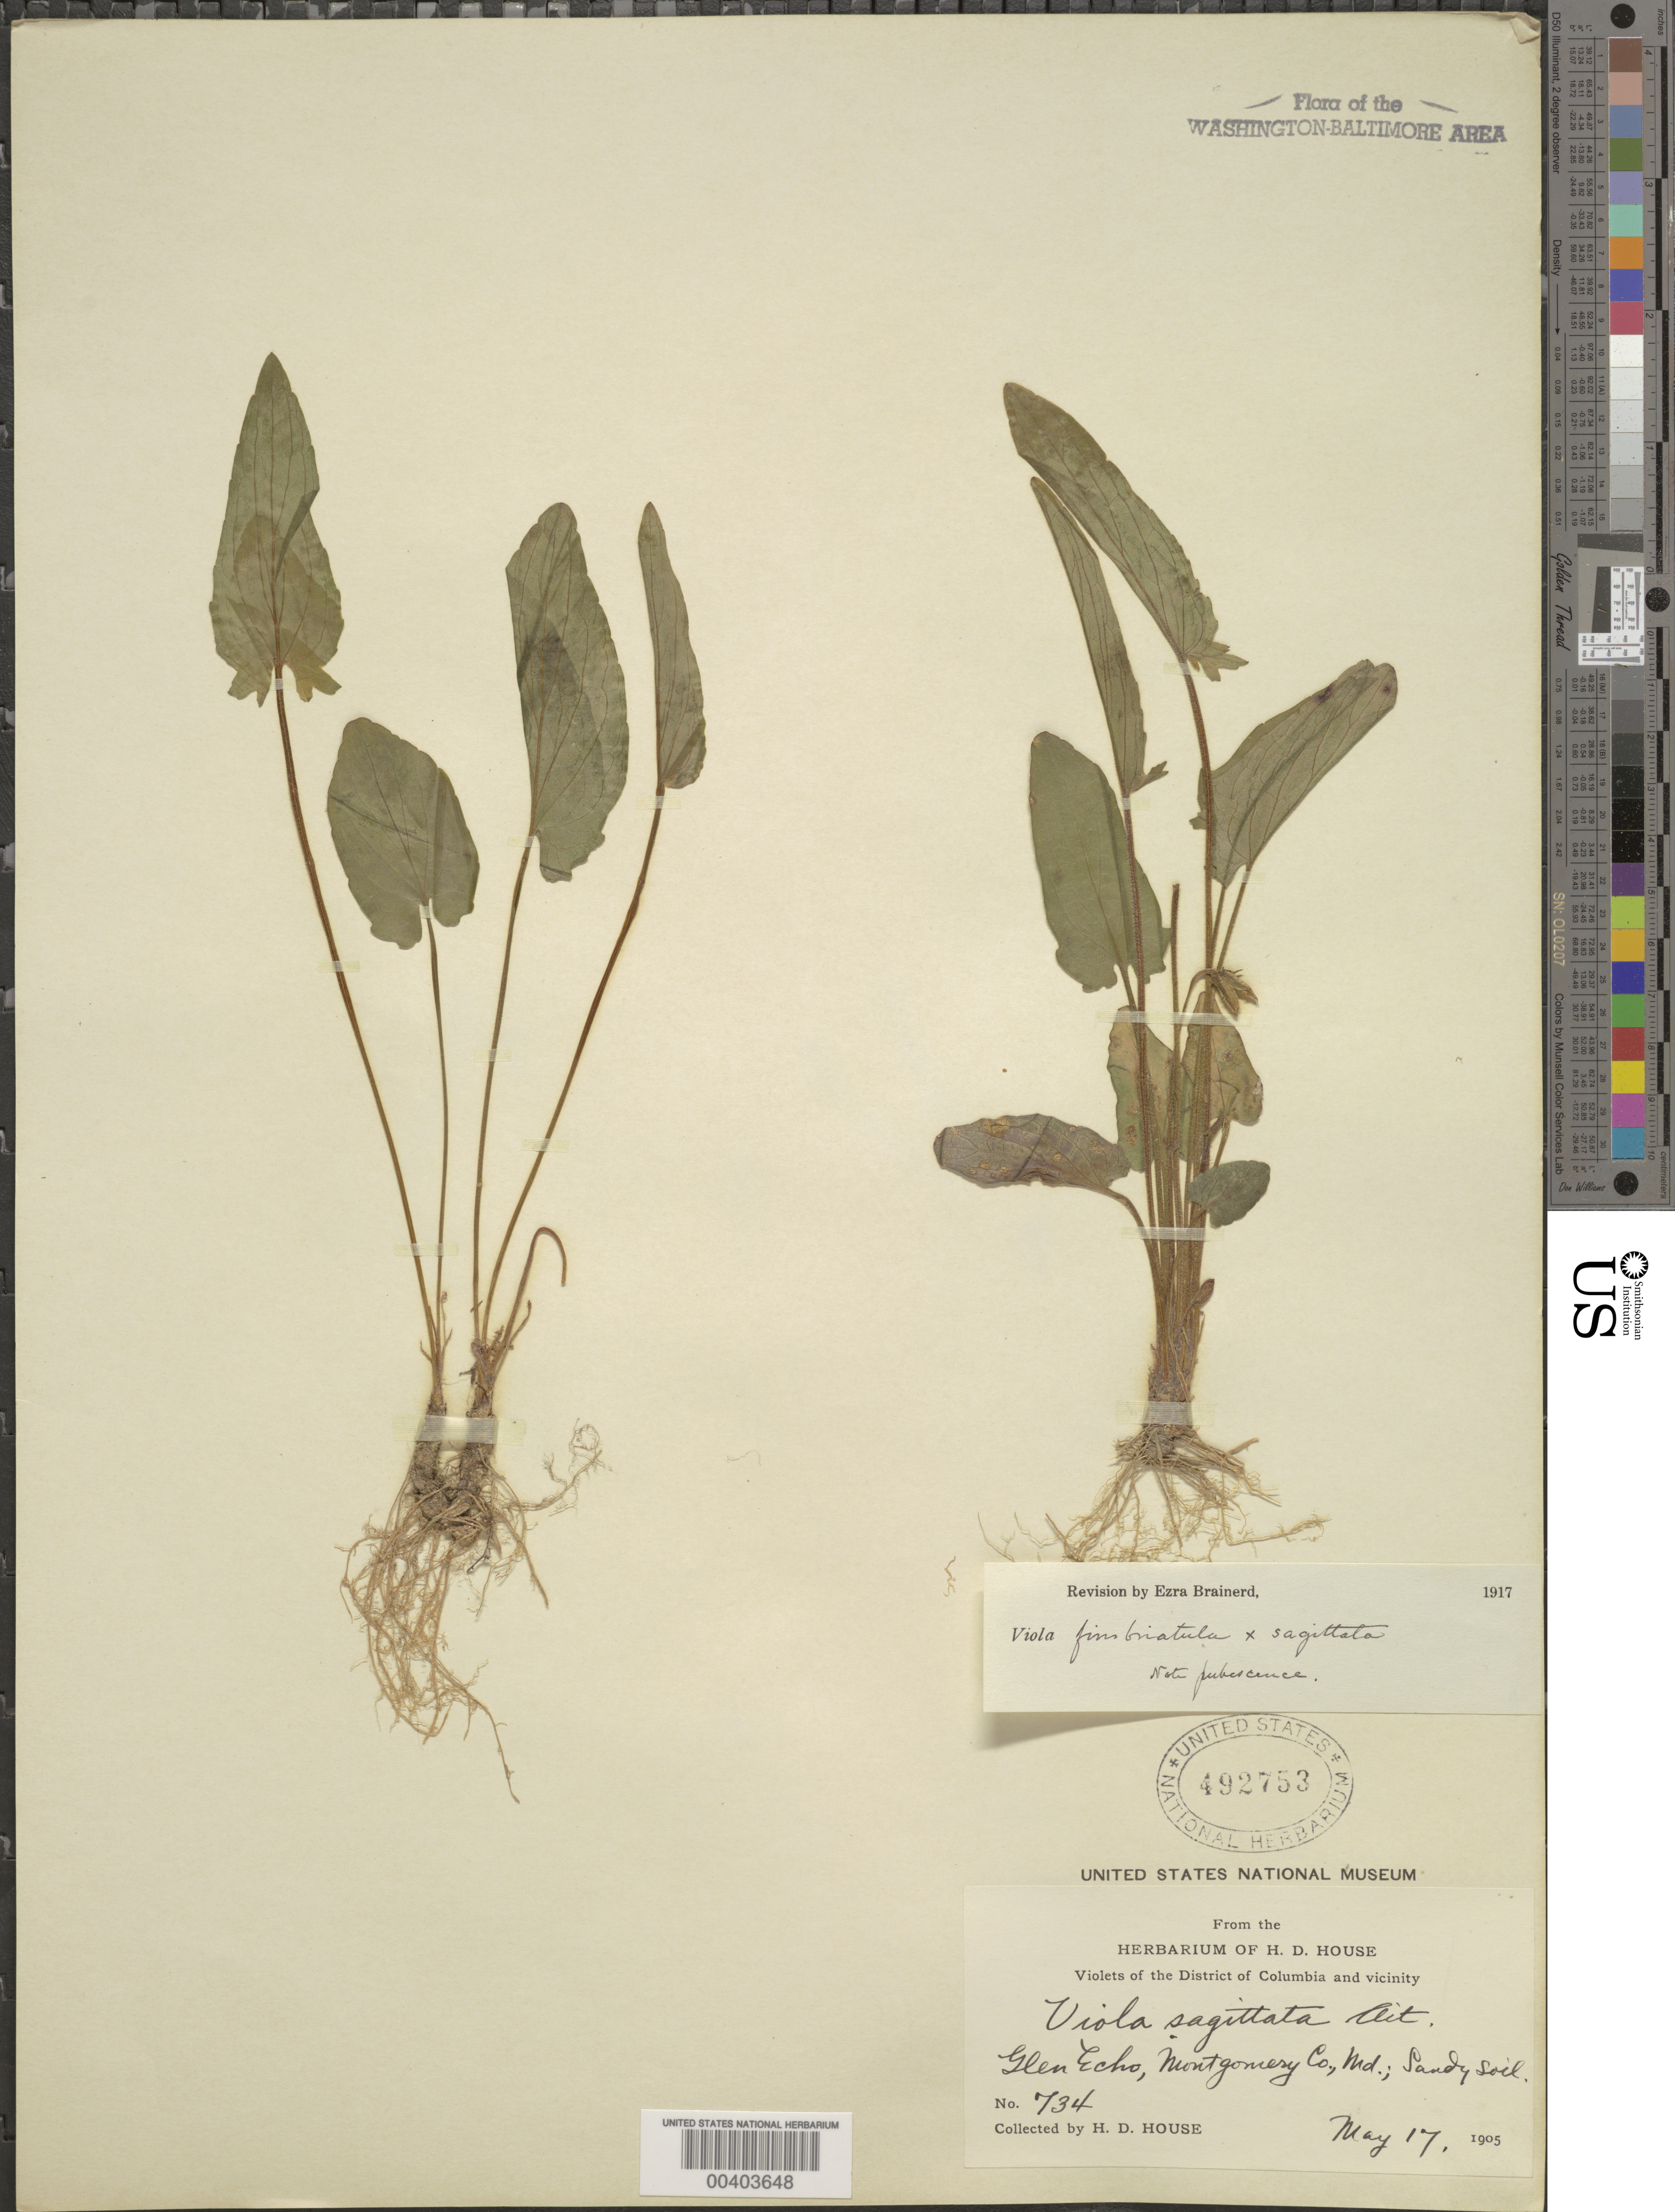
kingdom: Plantae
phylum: Tracheophyta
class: Magnoliopsida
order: Malpighiales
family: Violaceae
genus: Viola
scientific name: Viola sagittata var. ovata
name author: (Nutt.) Torr. & A. Gray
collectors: H. D. House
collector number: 734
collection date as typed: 17 May 1905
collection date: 1905-05-17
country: United States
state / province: Maryland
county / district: Montgomery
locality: Glen Echo C. & O. Canal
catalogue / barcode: US 492753